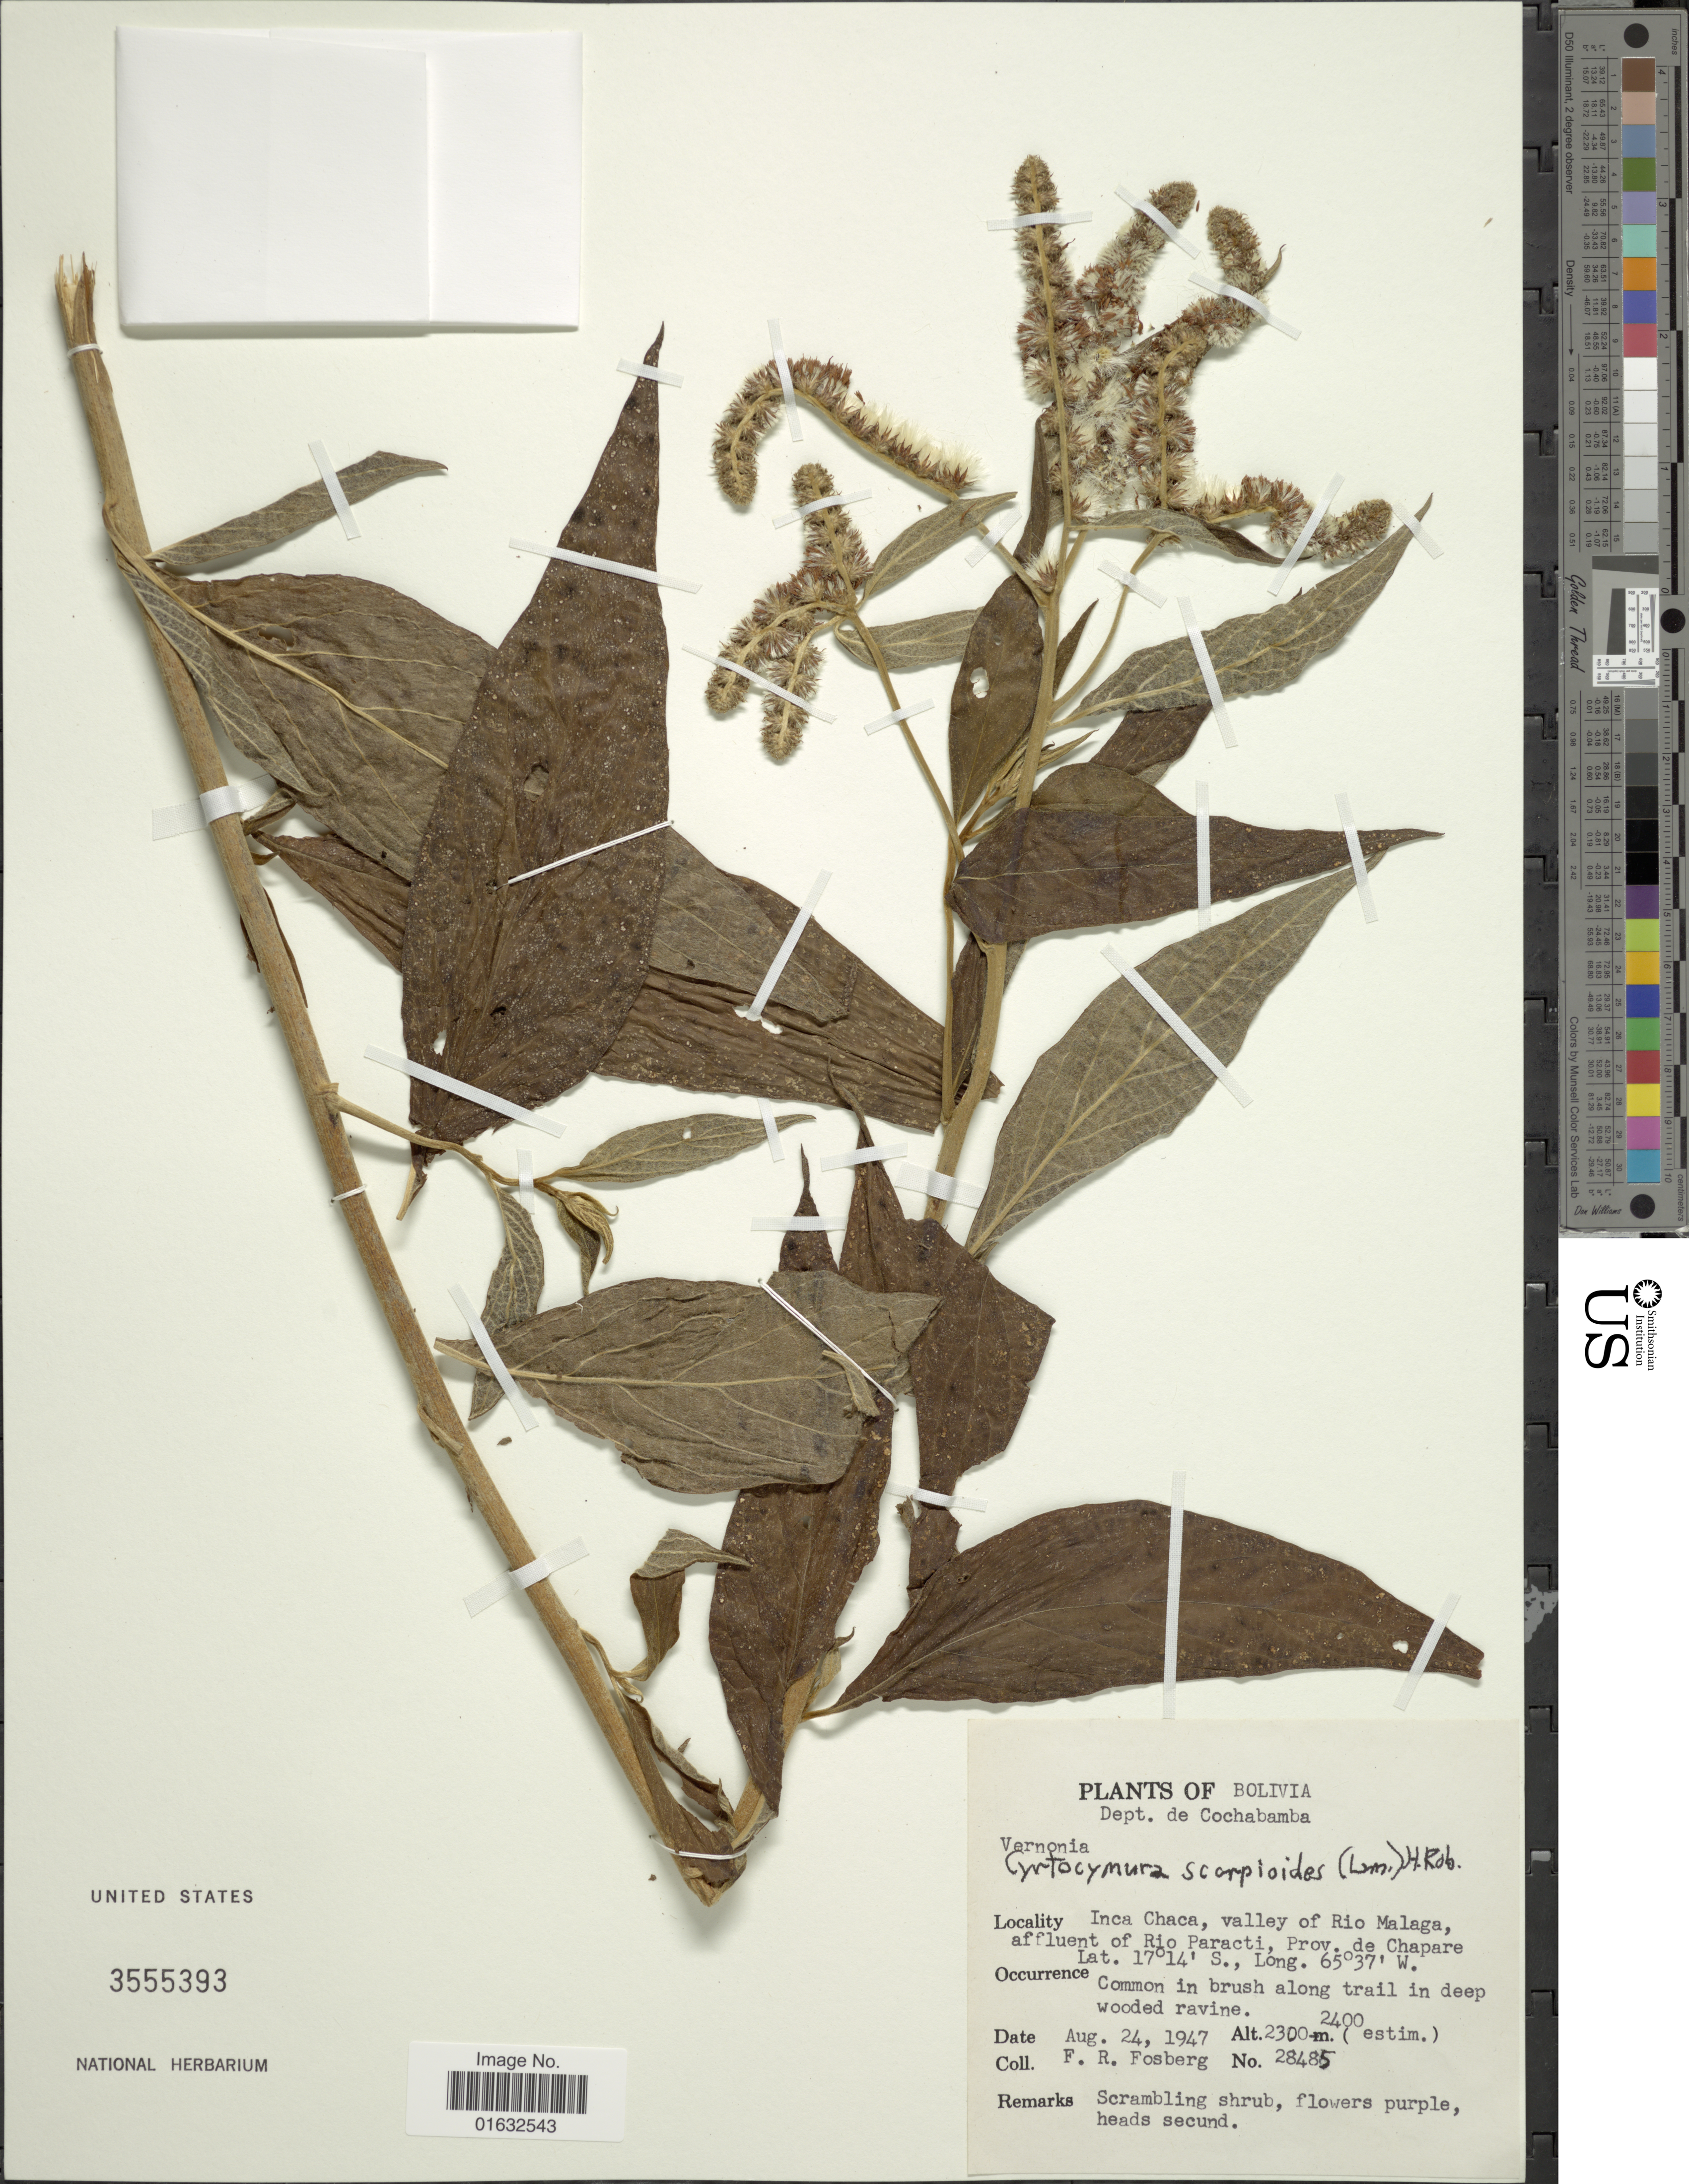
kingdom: Plantae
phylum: Tracheophyta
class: Magnoliopsida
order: Asterales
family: Asteraceae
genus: Cyrtocymura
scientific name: Cyrtocymura scorpioides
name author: (Lam.) H. Rob.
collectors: F. R. Fosberg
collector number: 28485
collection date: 1947-08-24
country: Bolivia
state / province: Cochabamba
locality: Inca Chaca, valley of Rio Malaga, affluent of Rio Paracti, Prov. de Chapare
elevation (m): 2300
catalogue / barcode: US 3555393